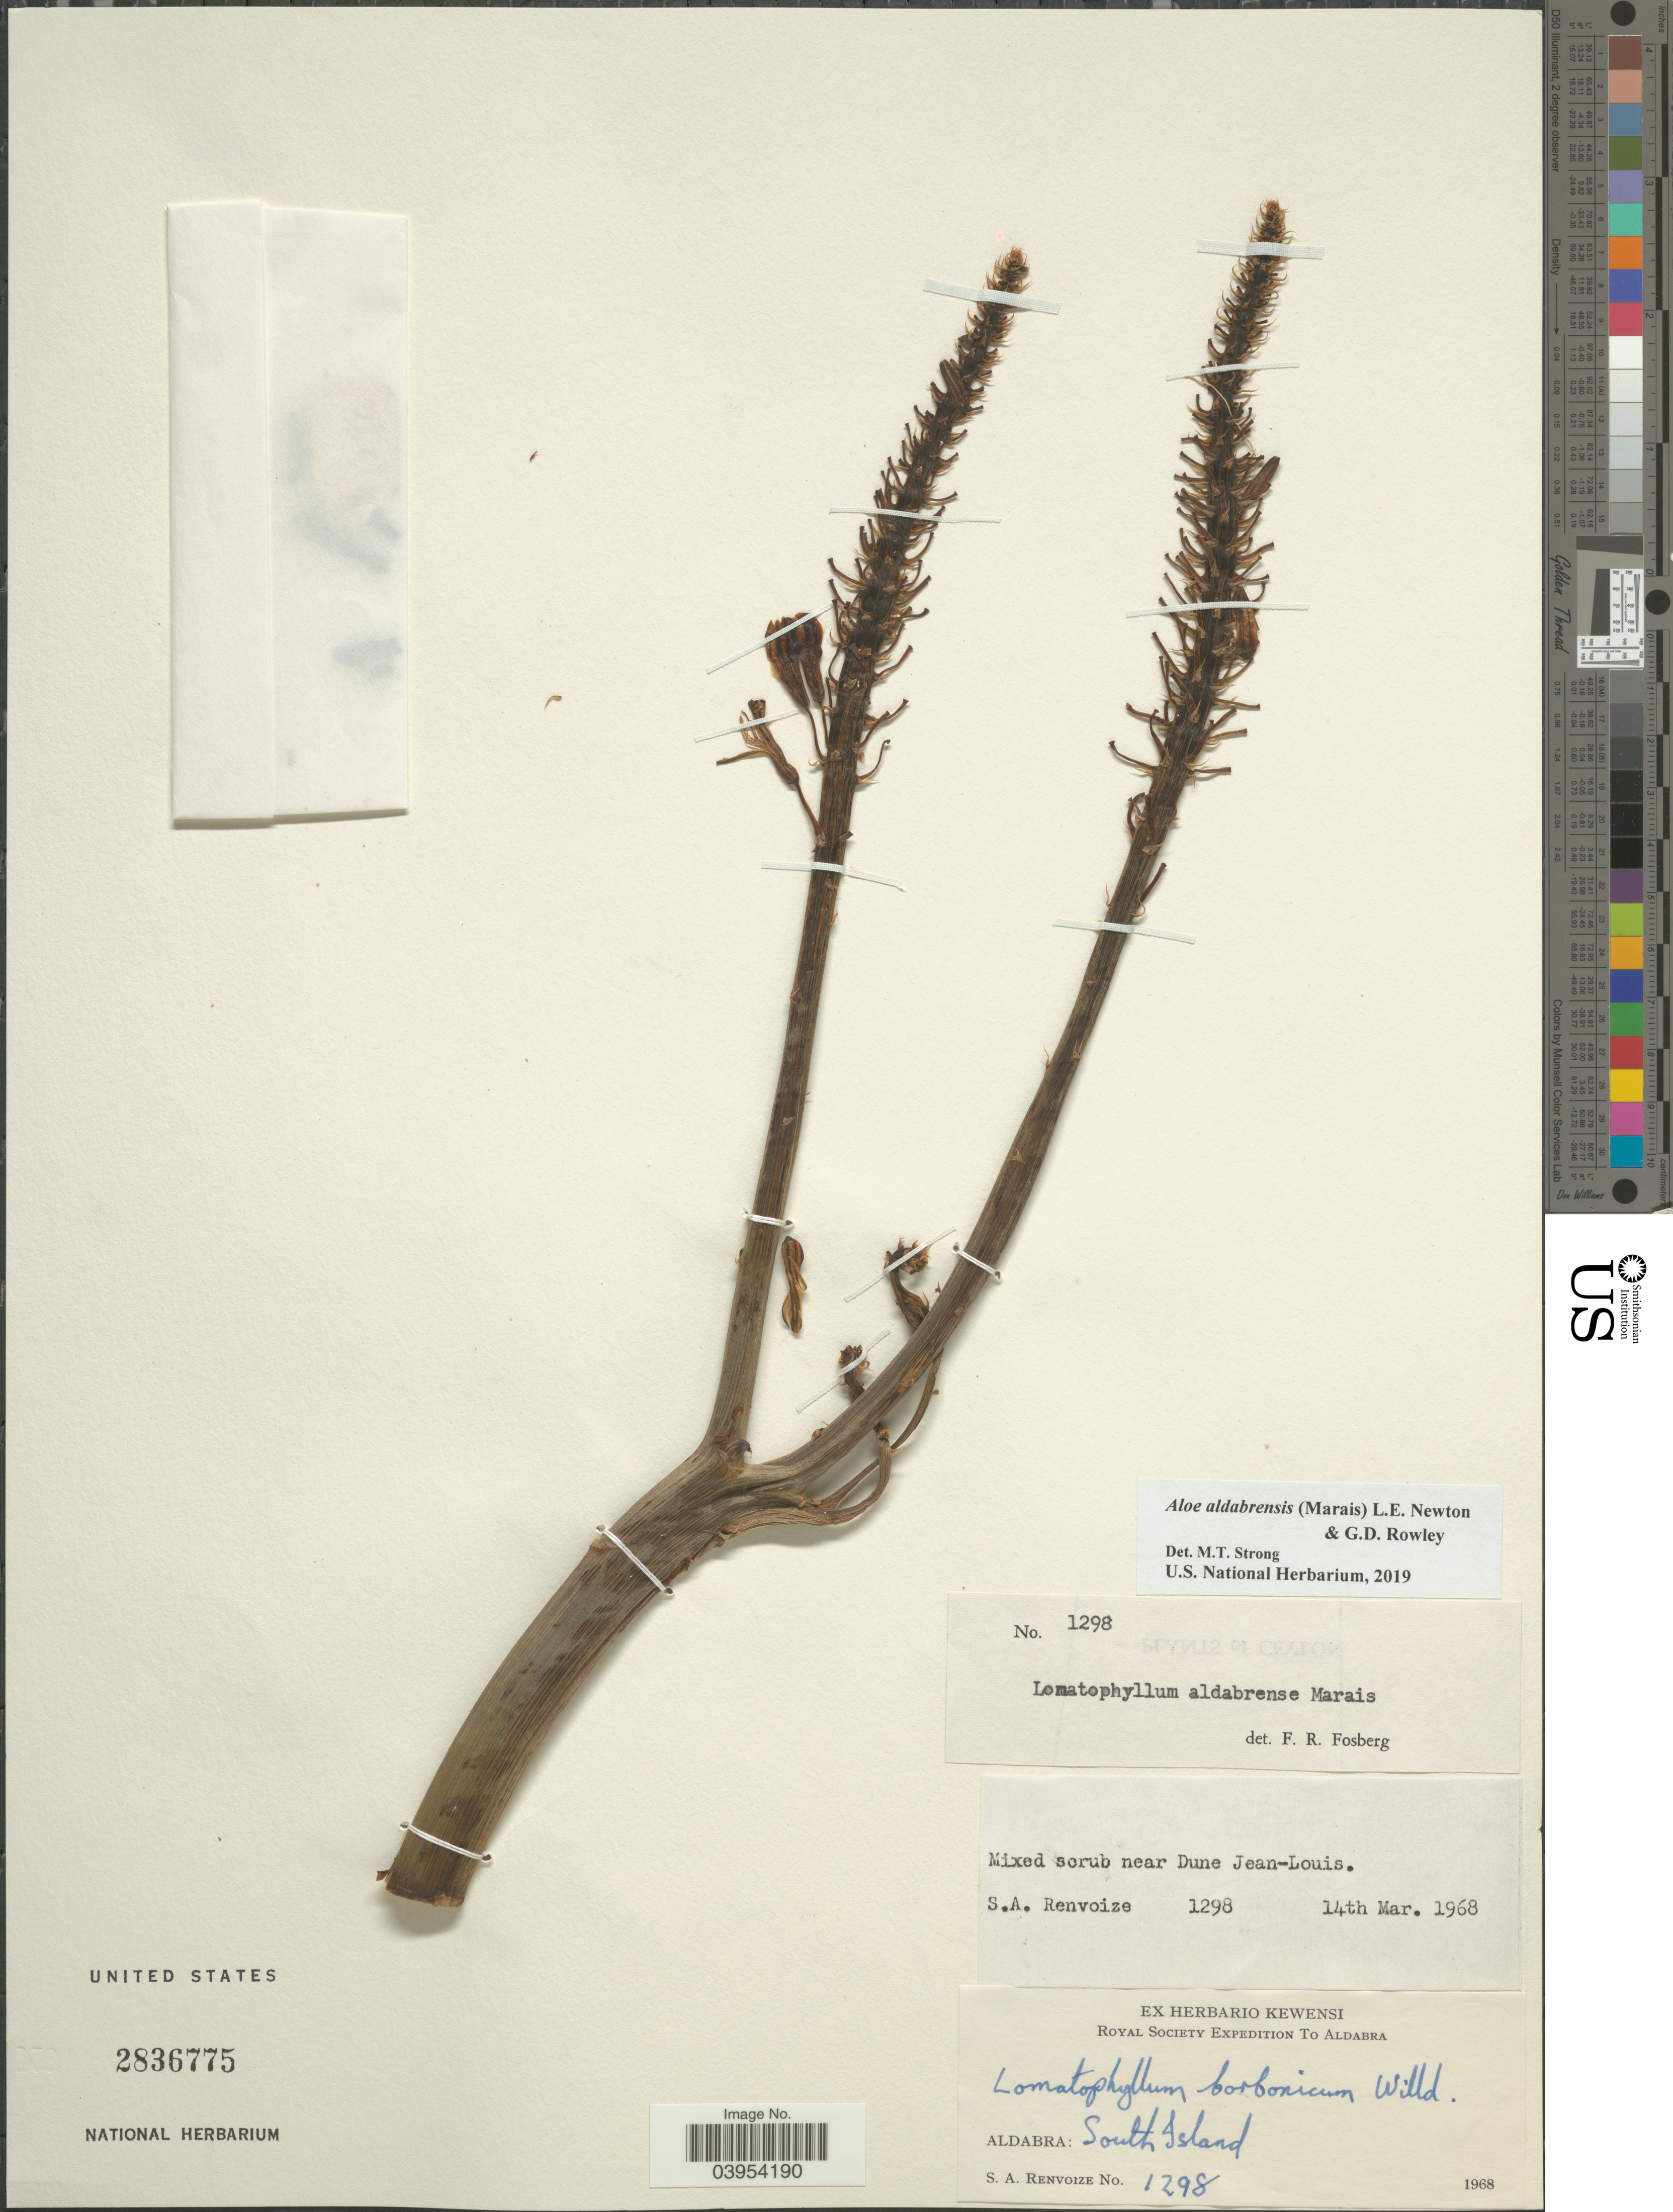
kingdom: Plantae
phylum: Tracheophyta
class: Liliopsida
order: Asparagales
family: Asphodelaceae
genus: Aloe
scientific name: Aloe aldabrensis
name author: (Marais) L. E. Newton & G.D. Rowley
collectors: S. A. Renvoize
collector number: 1298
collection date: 1968-03-14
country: Seychelles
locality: Aldabra. Aldabra: South Island. Mixed scrub near Dune Jean-Louis.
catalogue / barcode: US 2836775